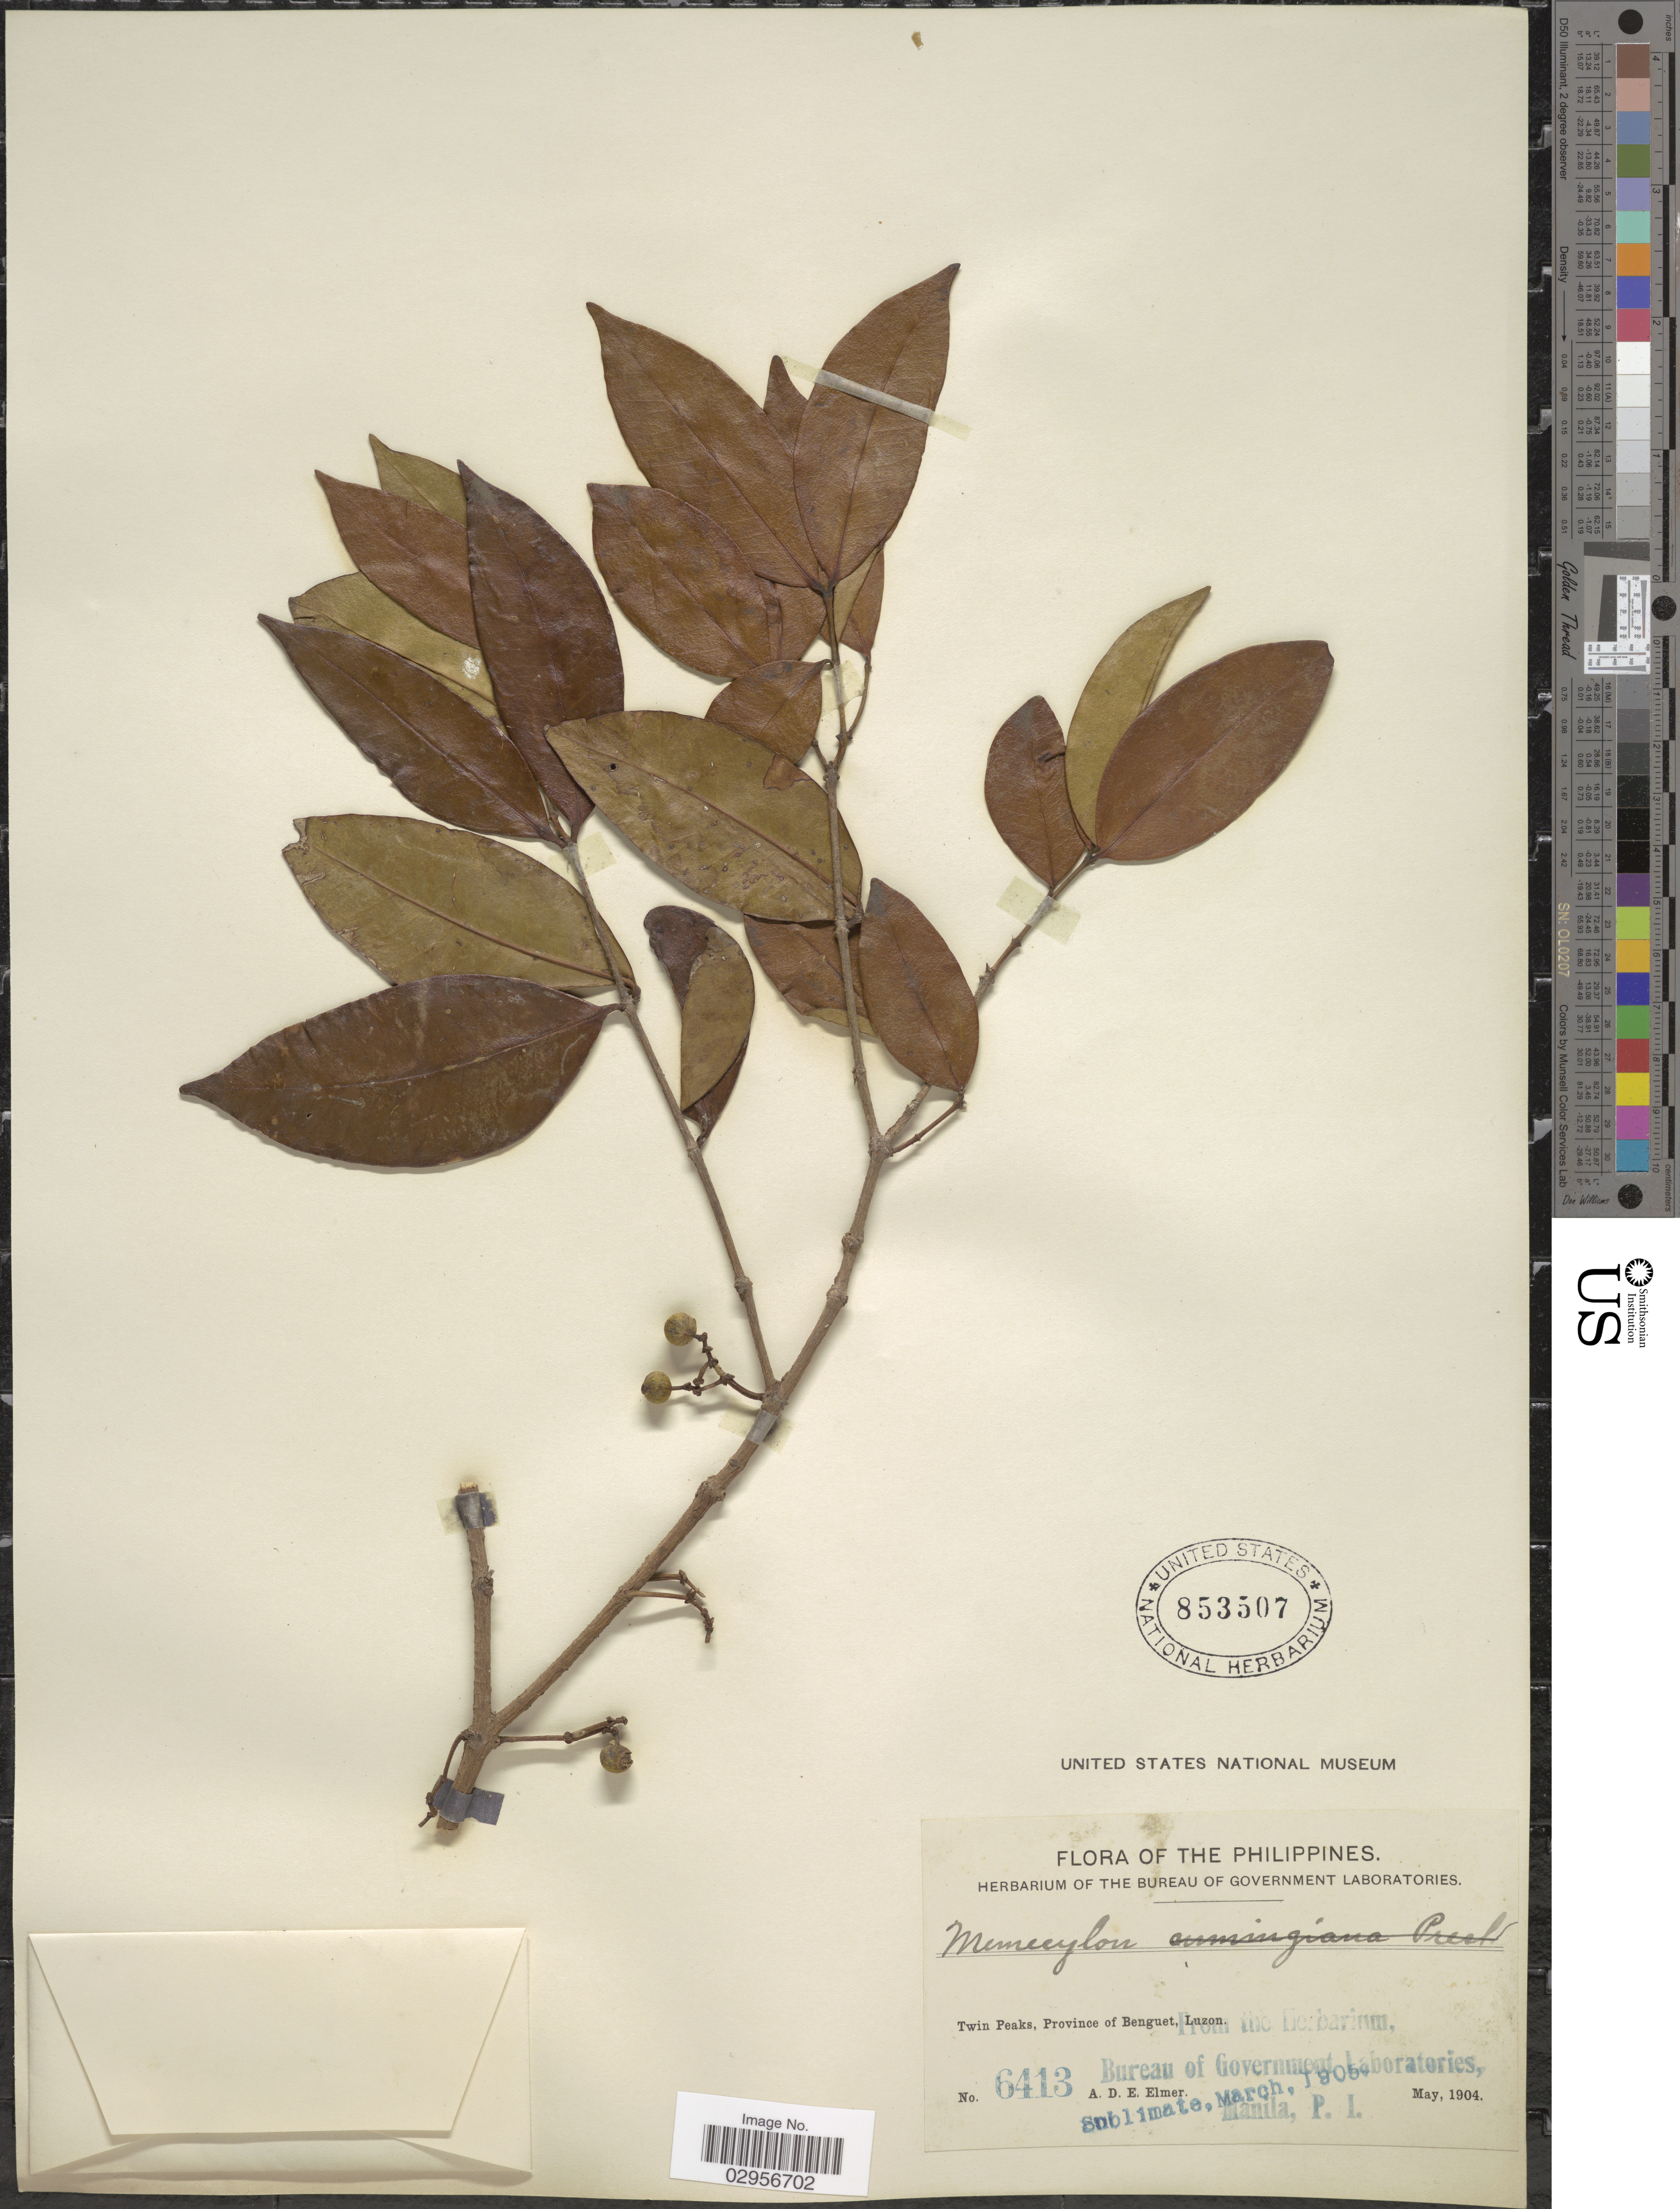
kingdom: Plantae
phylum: Tracheophyta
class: Magnoliopsida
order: Myrtales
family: Melastomataceae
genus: Memecylon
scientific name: Memecylon subfurfuraceum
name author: Merr.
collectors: A. D. E. Elmer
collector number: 6413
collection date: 1904-05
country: Philippines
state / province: Cordillera (Administrative Region)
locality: Twin Peaks, Province of Benguet, Luzon.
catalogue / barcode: US 853507